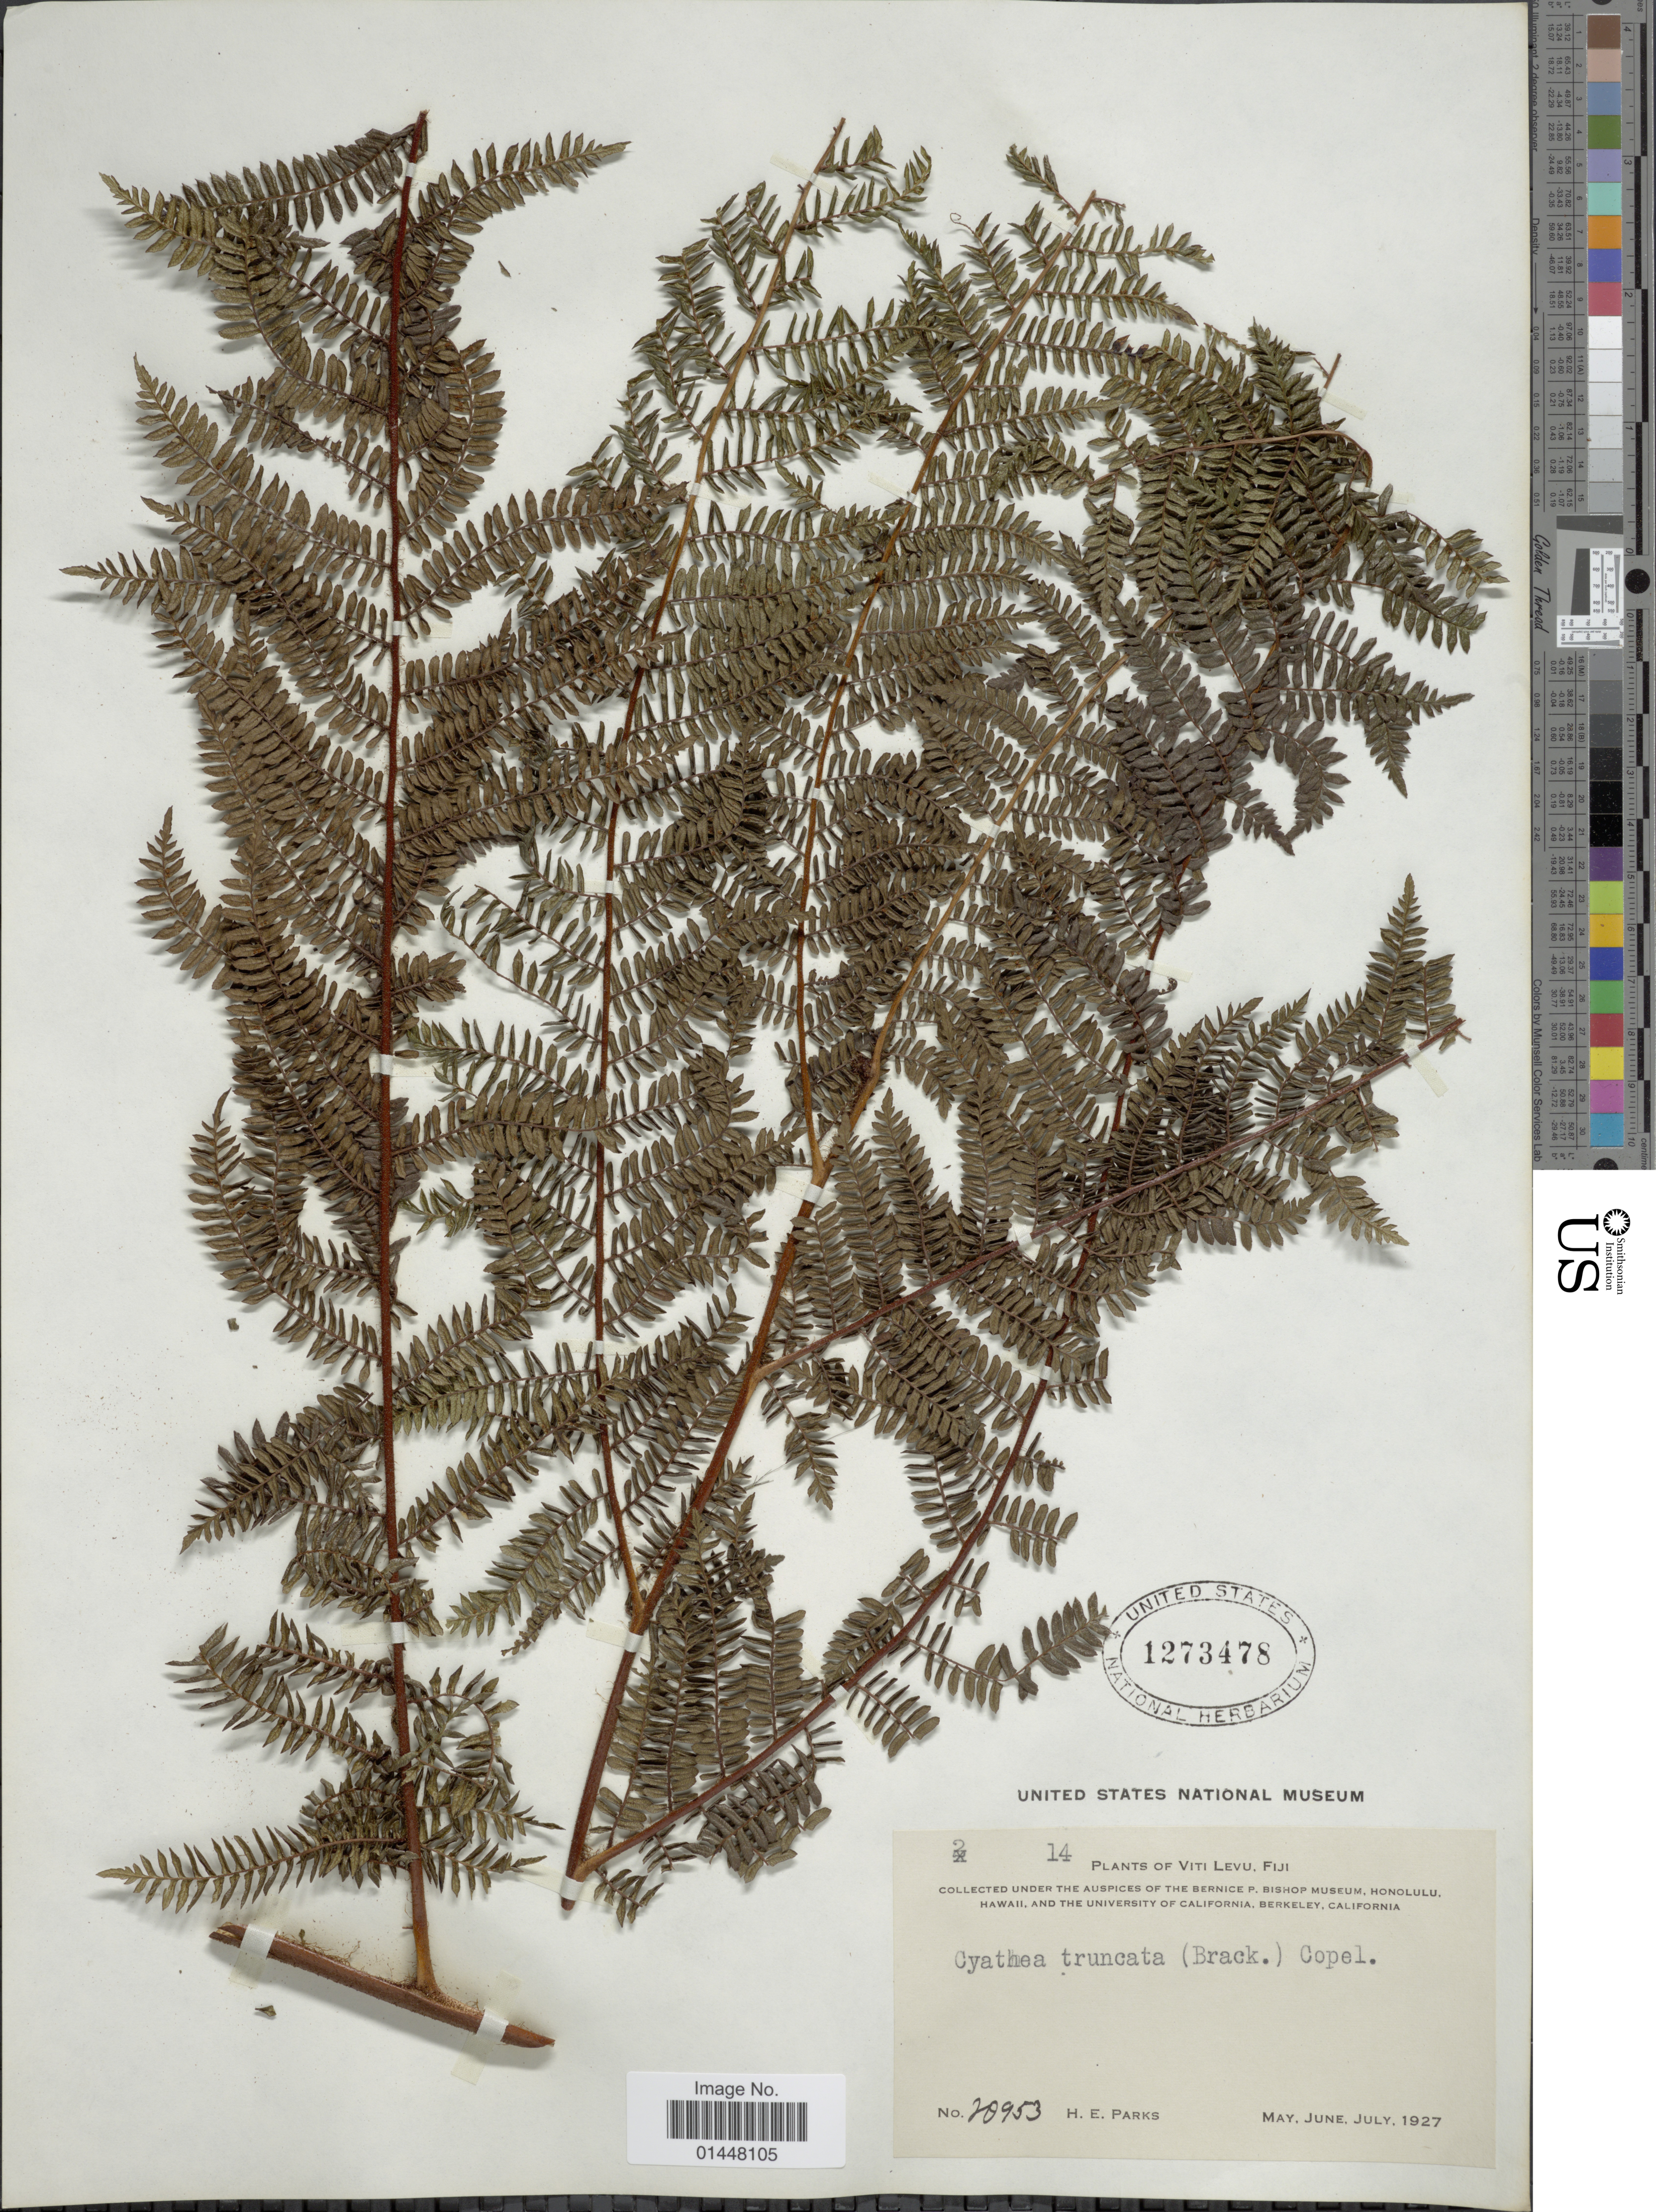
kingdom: Plantae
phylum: Tracheophyta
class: Polypodiopsida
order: Cyatheales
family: Cyatheaceae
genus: Sphaeropteris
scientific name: Sphaeropteris truncata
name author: (Brack.) R.M. Tryon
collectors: H. E. Parks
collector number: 20953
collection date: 1927-05/1927-07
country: Fiji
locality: Viti Levu.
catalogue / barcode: US 1273478